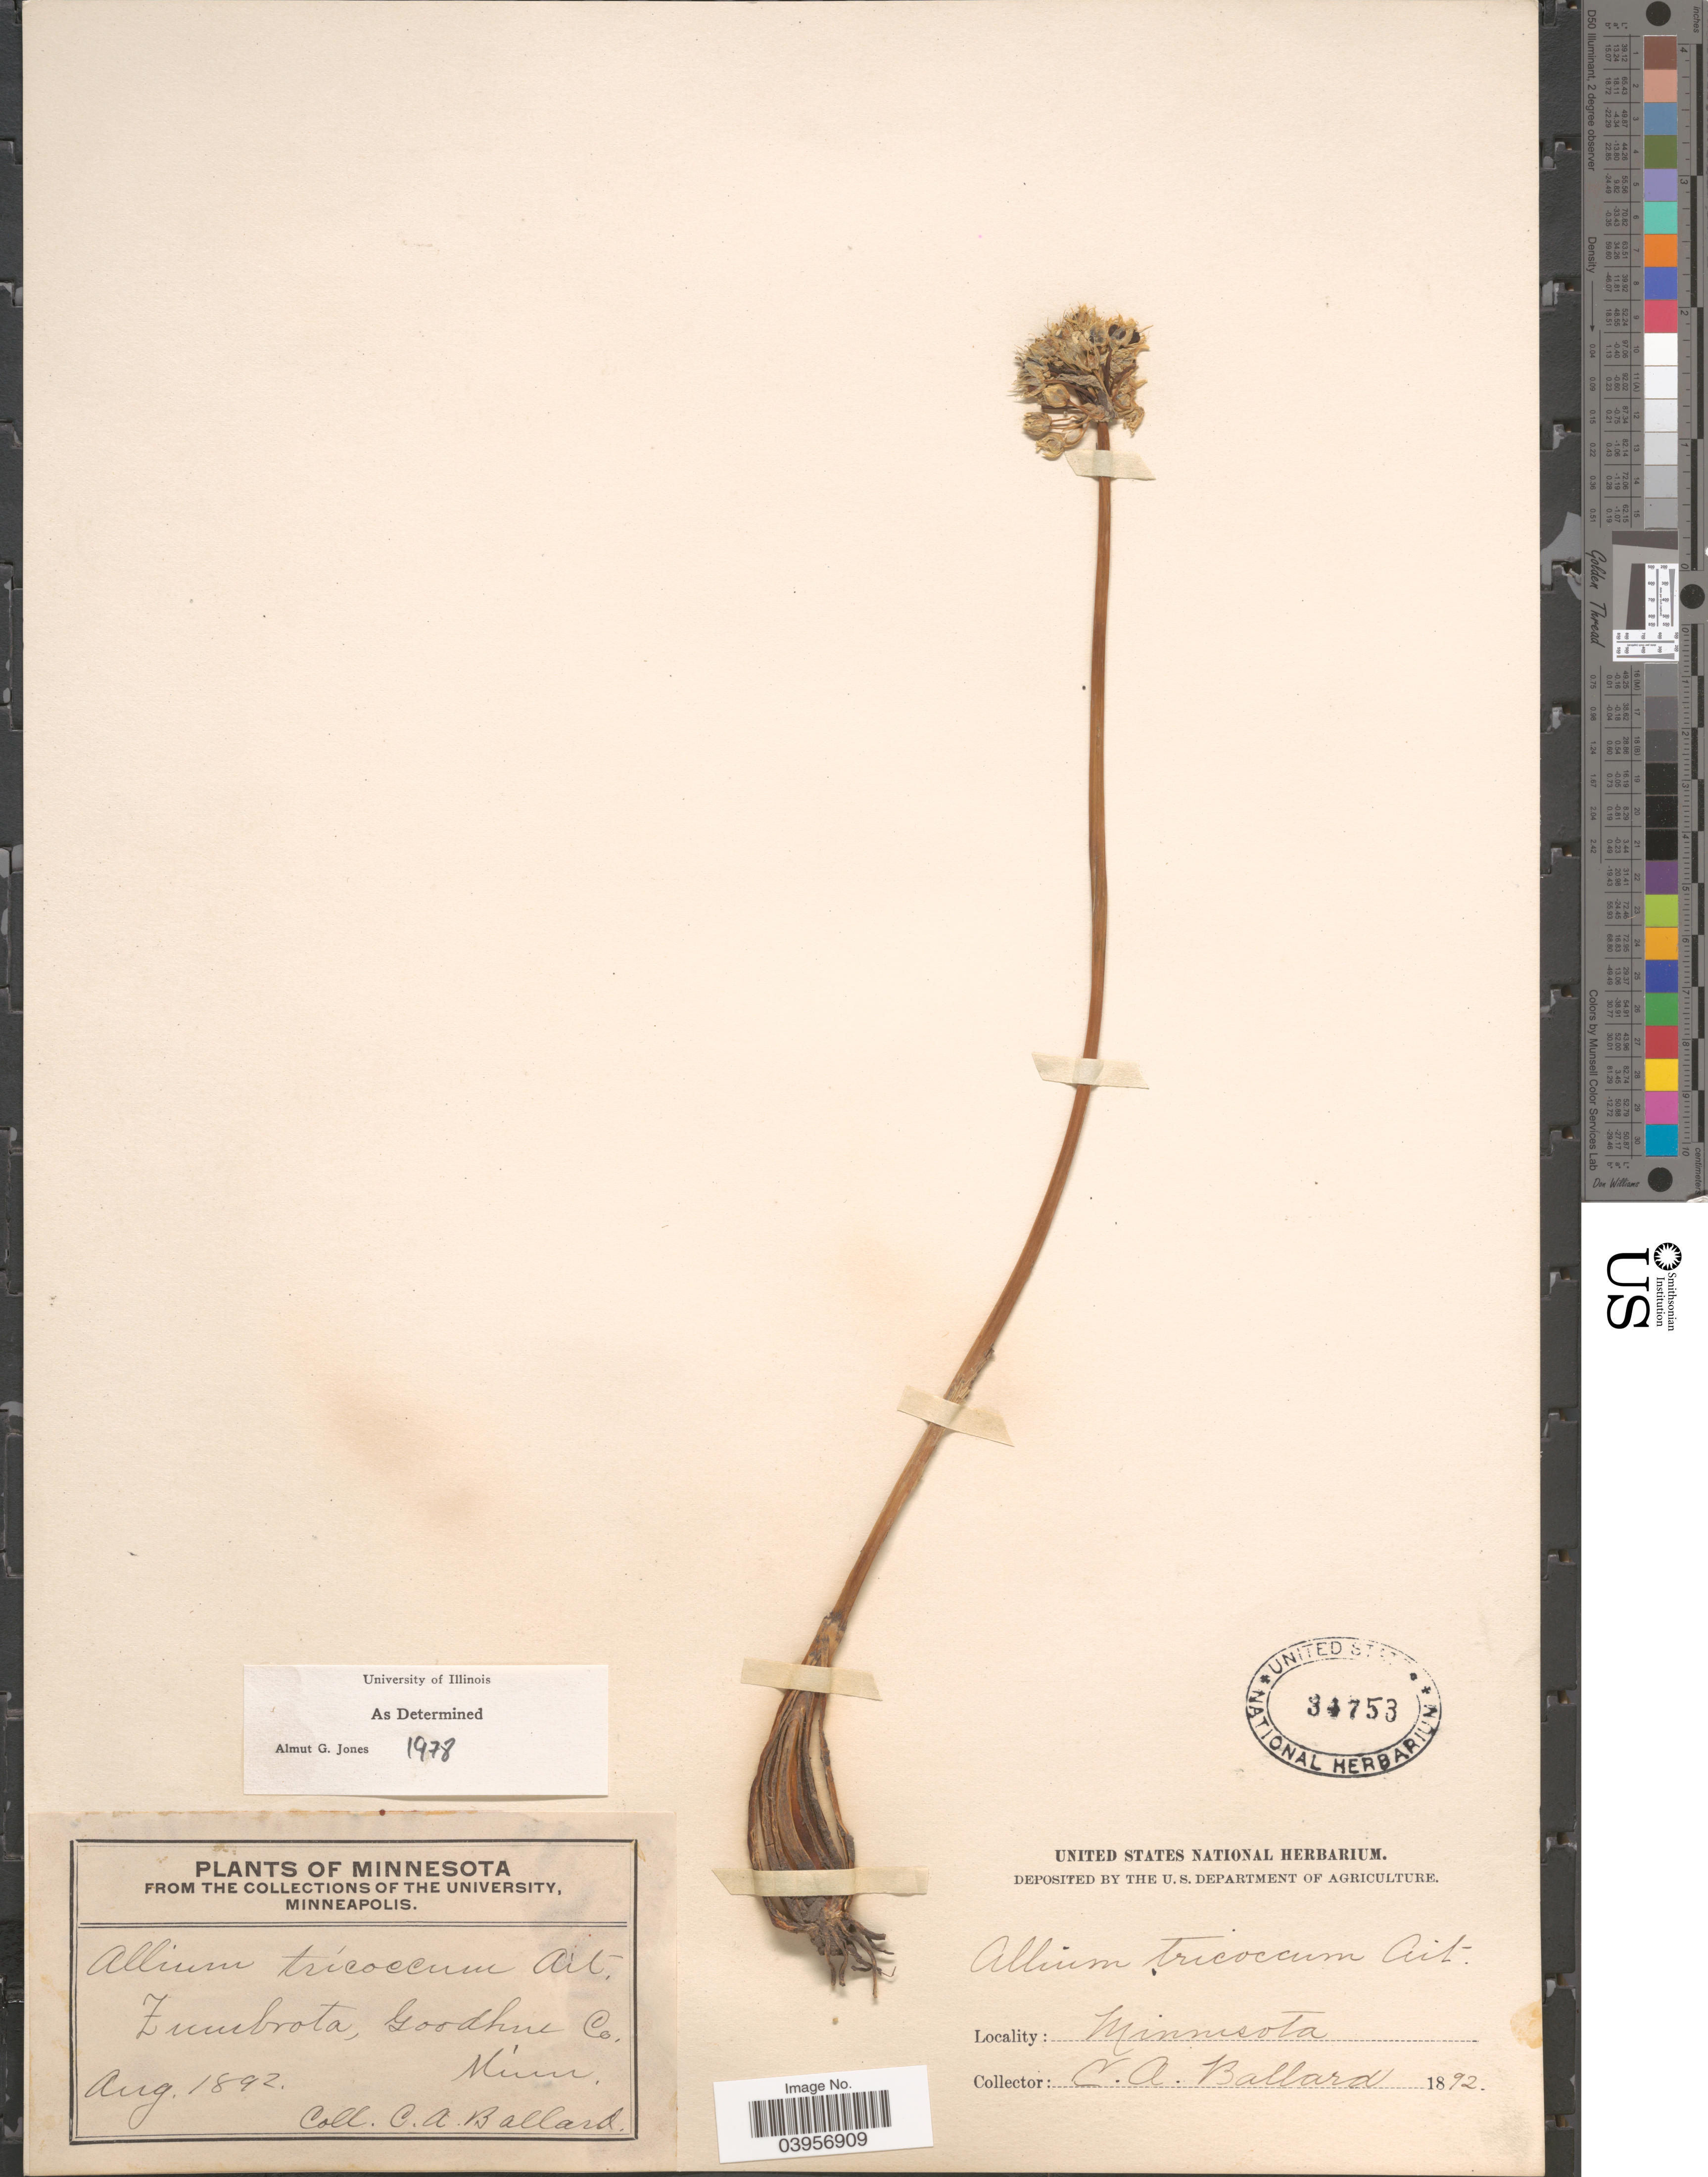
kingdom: Plantae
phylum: Tracheophyta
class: Liliopsida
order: Asparagales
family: Amaryllidaceae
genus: Allium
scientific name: Allium tricoccum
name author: Aiton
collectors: C. A. Ballard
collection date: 1892-08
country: United States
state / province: Minnesota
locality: Zumbrota, Goodhue Co.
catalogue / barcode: US 34753